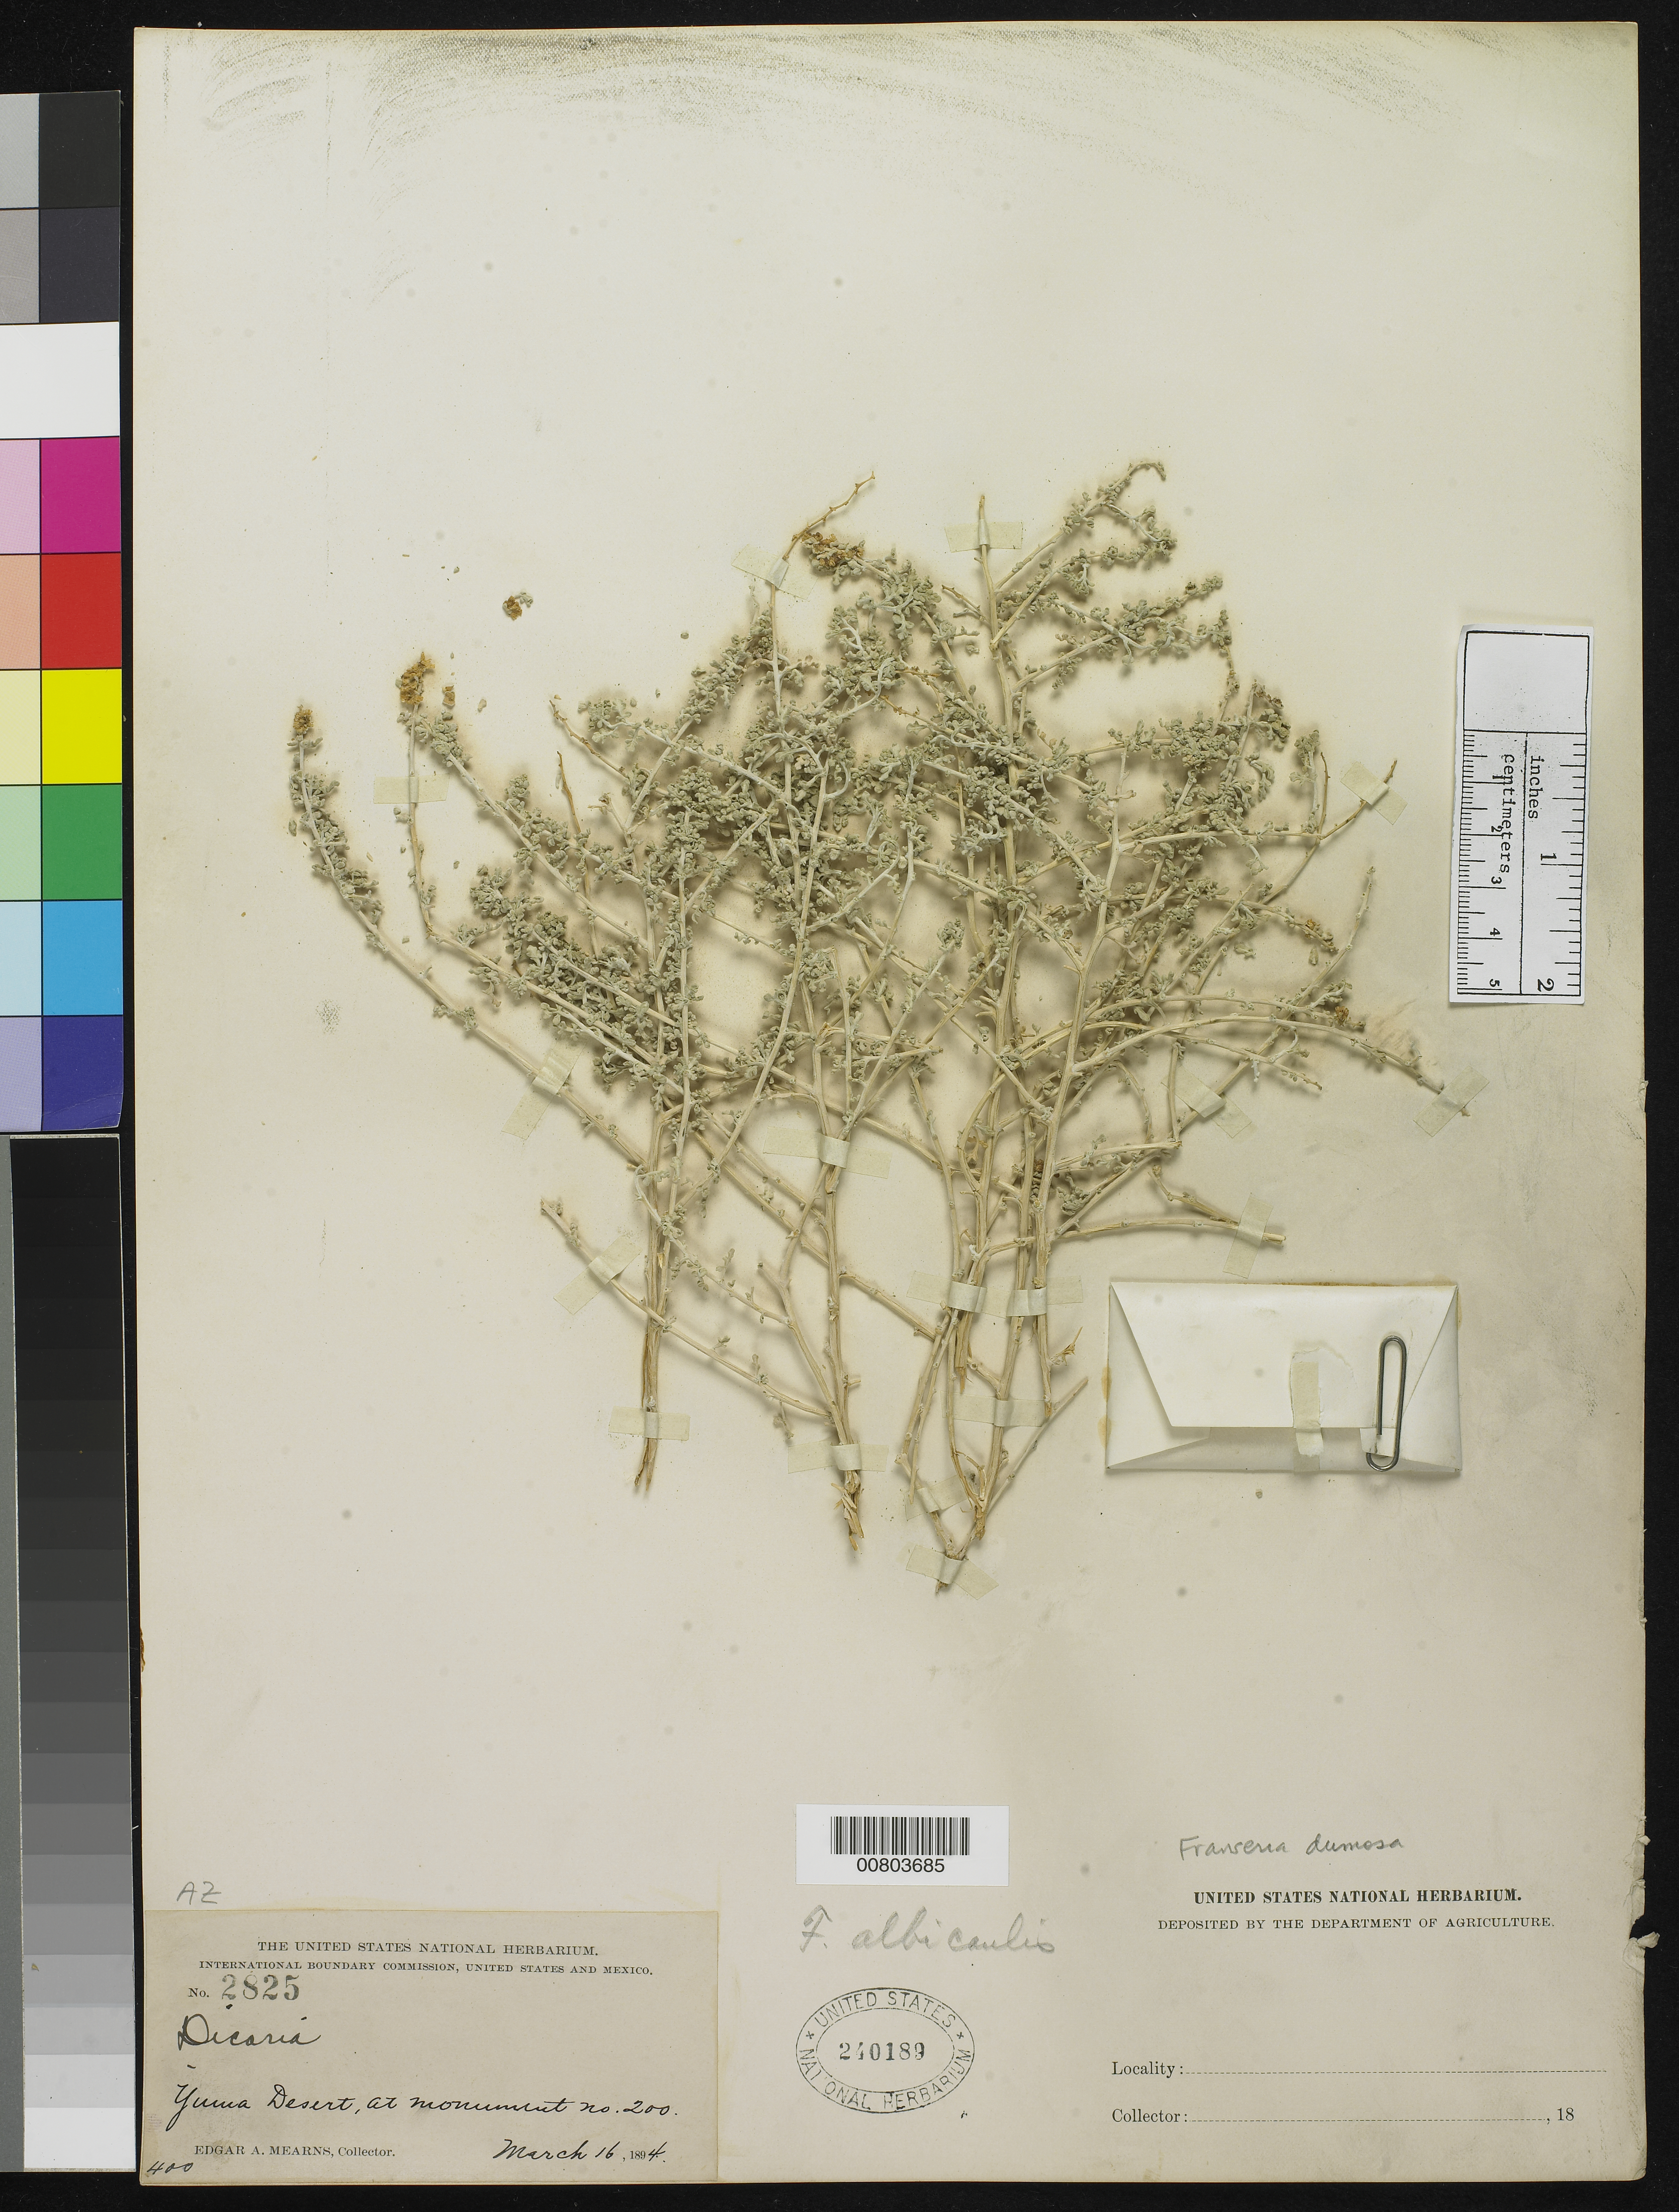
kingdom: Plantae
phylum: Tracheophyta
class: Magnoliopsida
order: Asterales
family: Asteraceae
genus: Franseria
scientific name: Franseria dumosa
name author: A. Gray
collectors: E. A. Mearns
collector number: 2825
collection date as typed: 16 Mar 1894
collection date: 1894-03-16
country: United States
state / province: Arizona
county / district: Yuma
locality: Yuma Desert, at Monument no. 200.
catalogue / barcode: US 240189